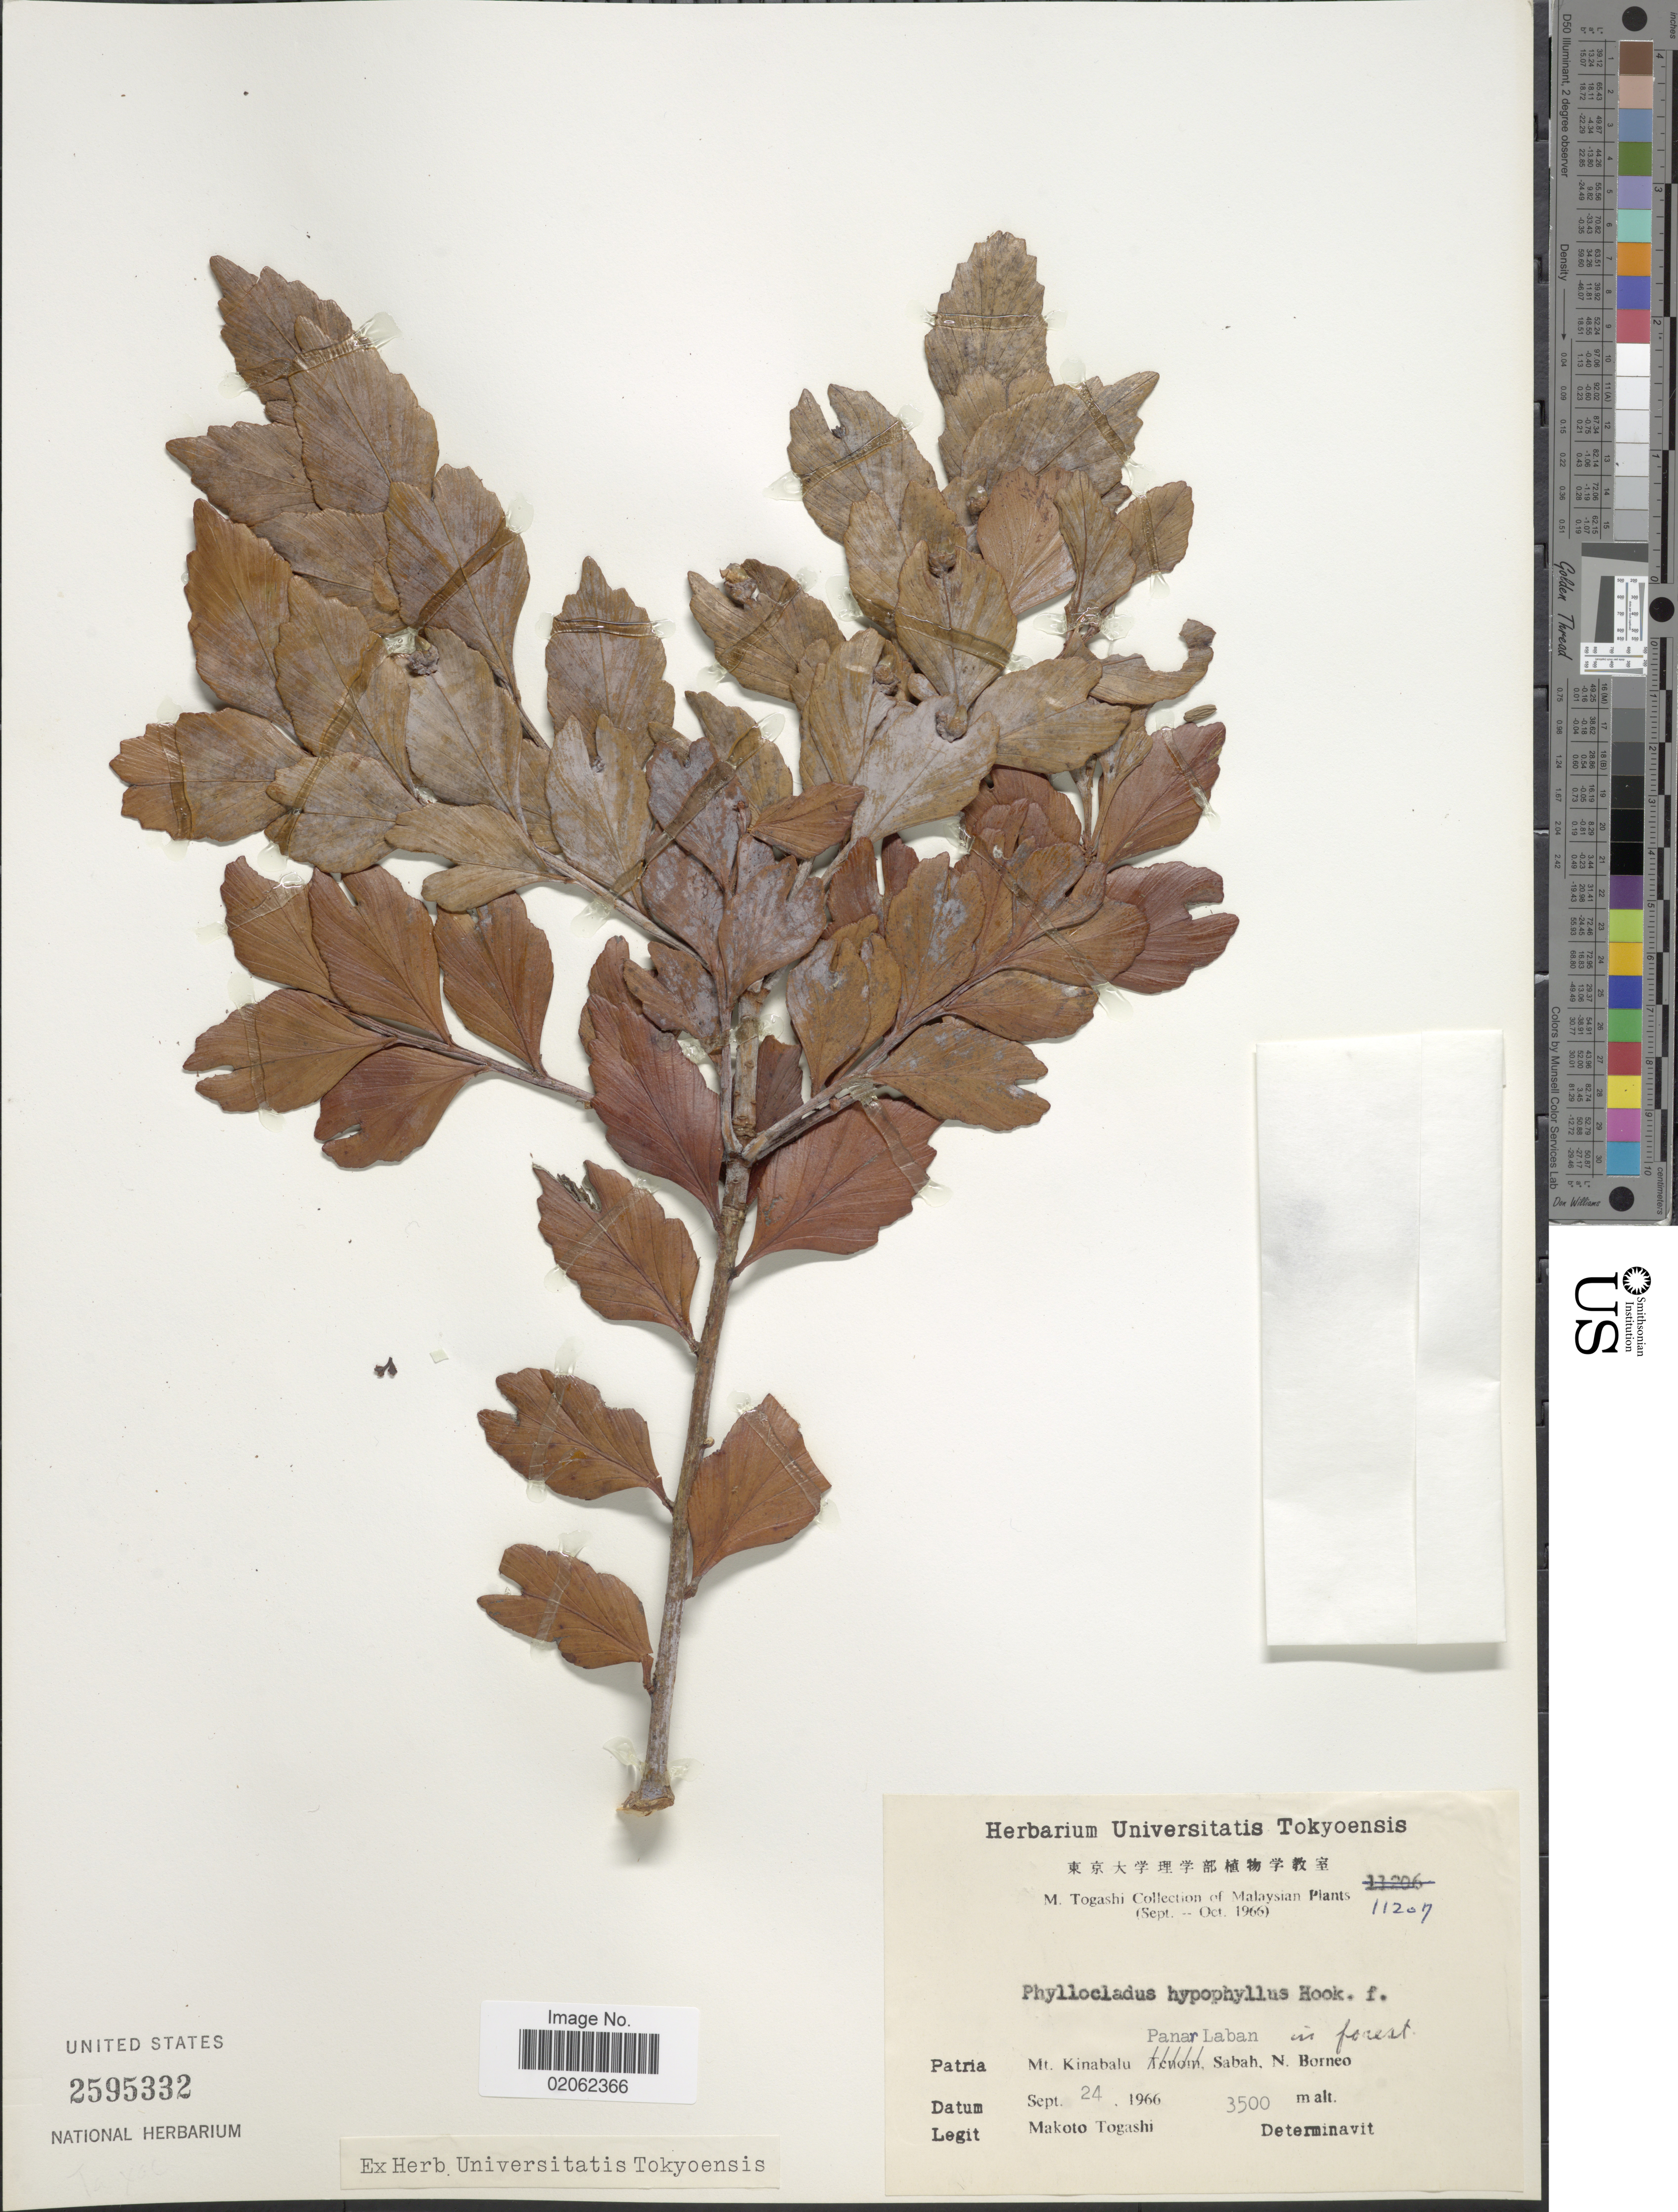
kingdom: Plantae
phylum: Tracheophyta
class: Pinopsida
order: Pinales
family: Phyllocladaceae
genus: Phyllocladus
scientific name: Phyllocladus hypophyllus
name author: Hook. f.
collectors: M. Togashi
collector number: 11207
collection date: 1966-09-24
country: Malaysia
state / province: Sabah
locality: Patria Mt Kinabalu, Panar Laban, Sabah, N Borneo., in forest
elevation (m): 3500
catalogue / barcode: US 2595332